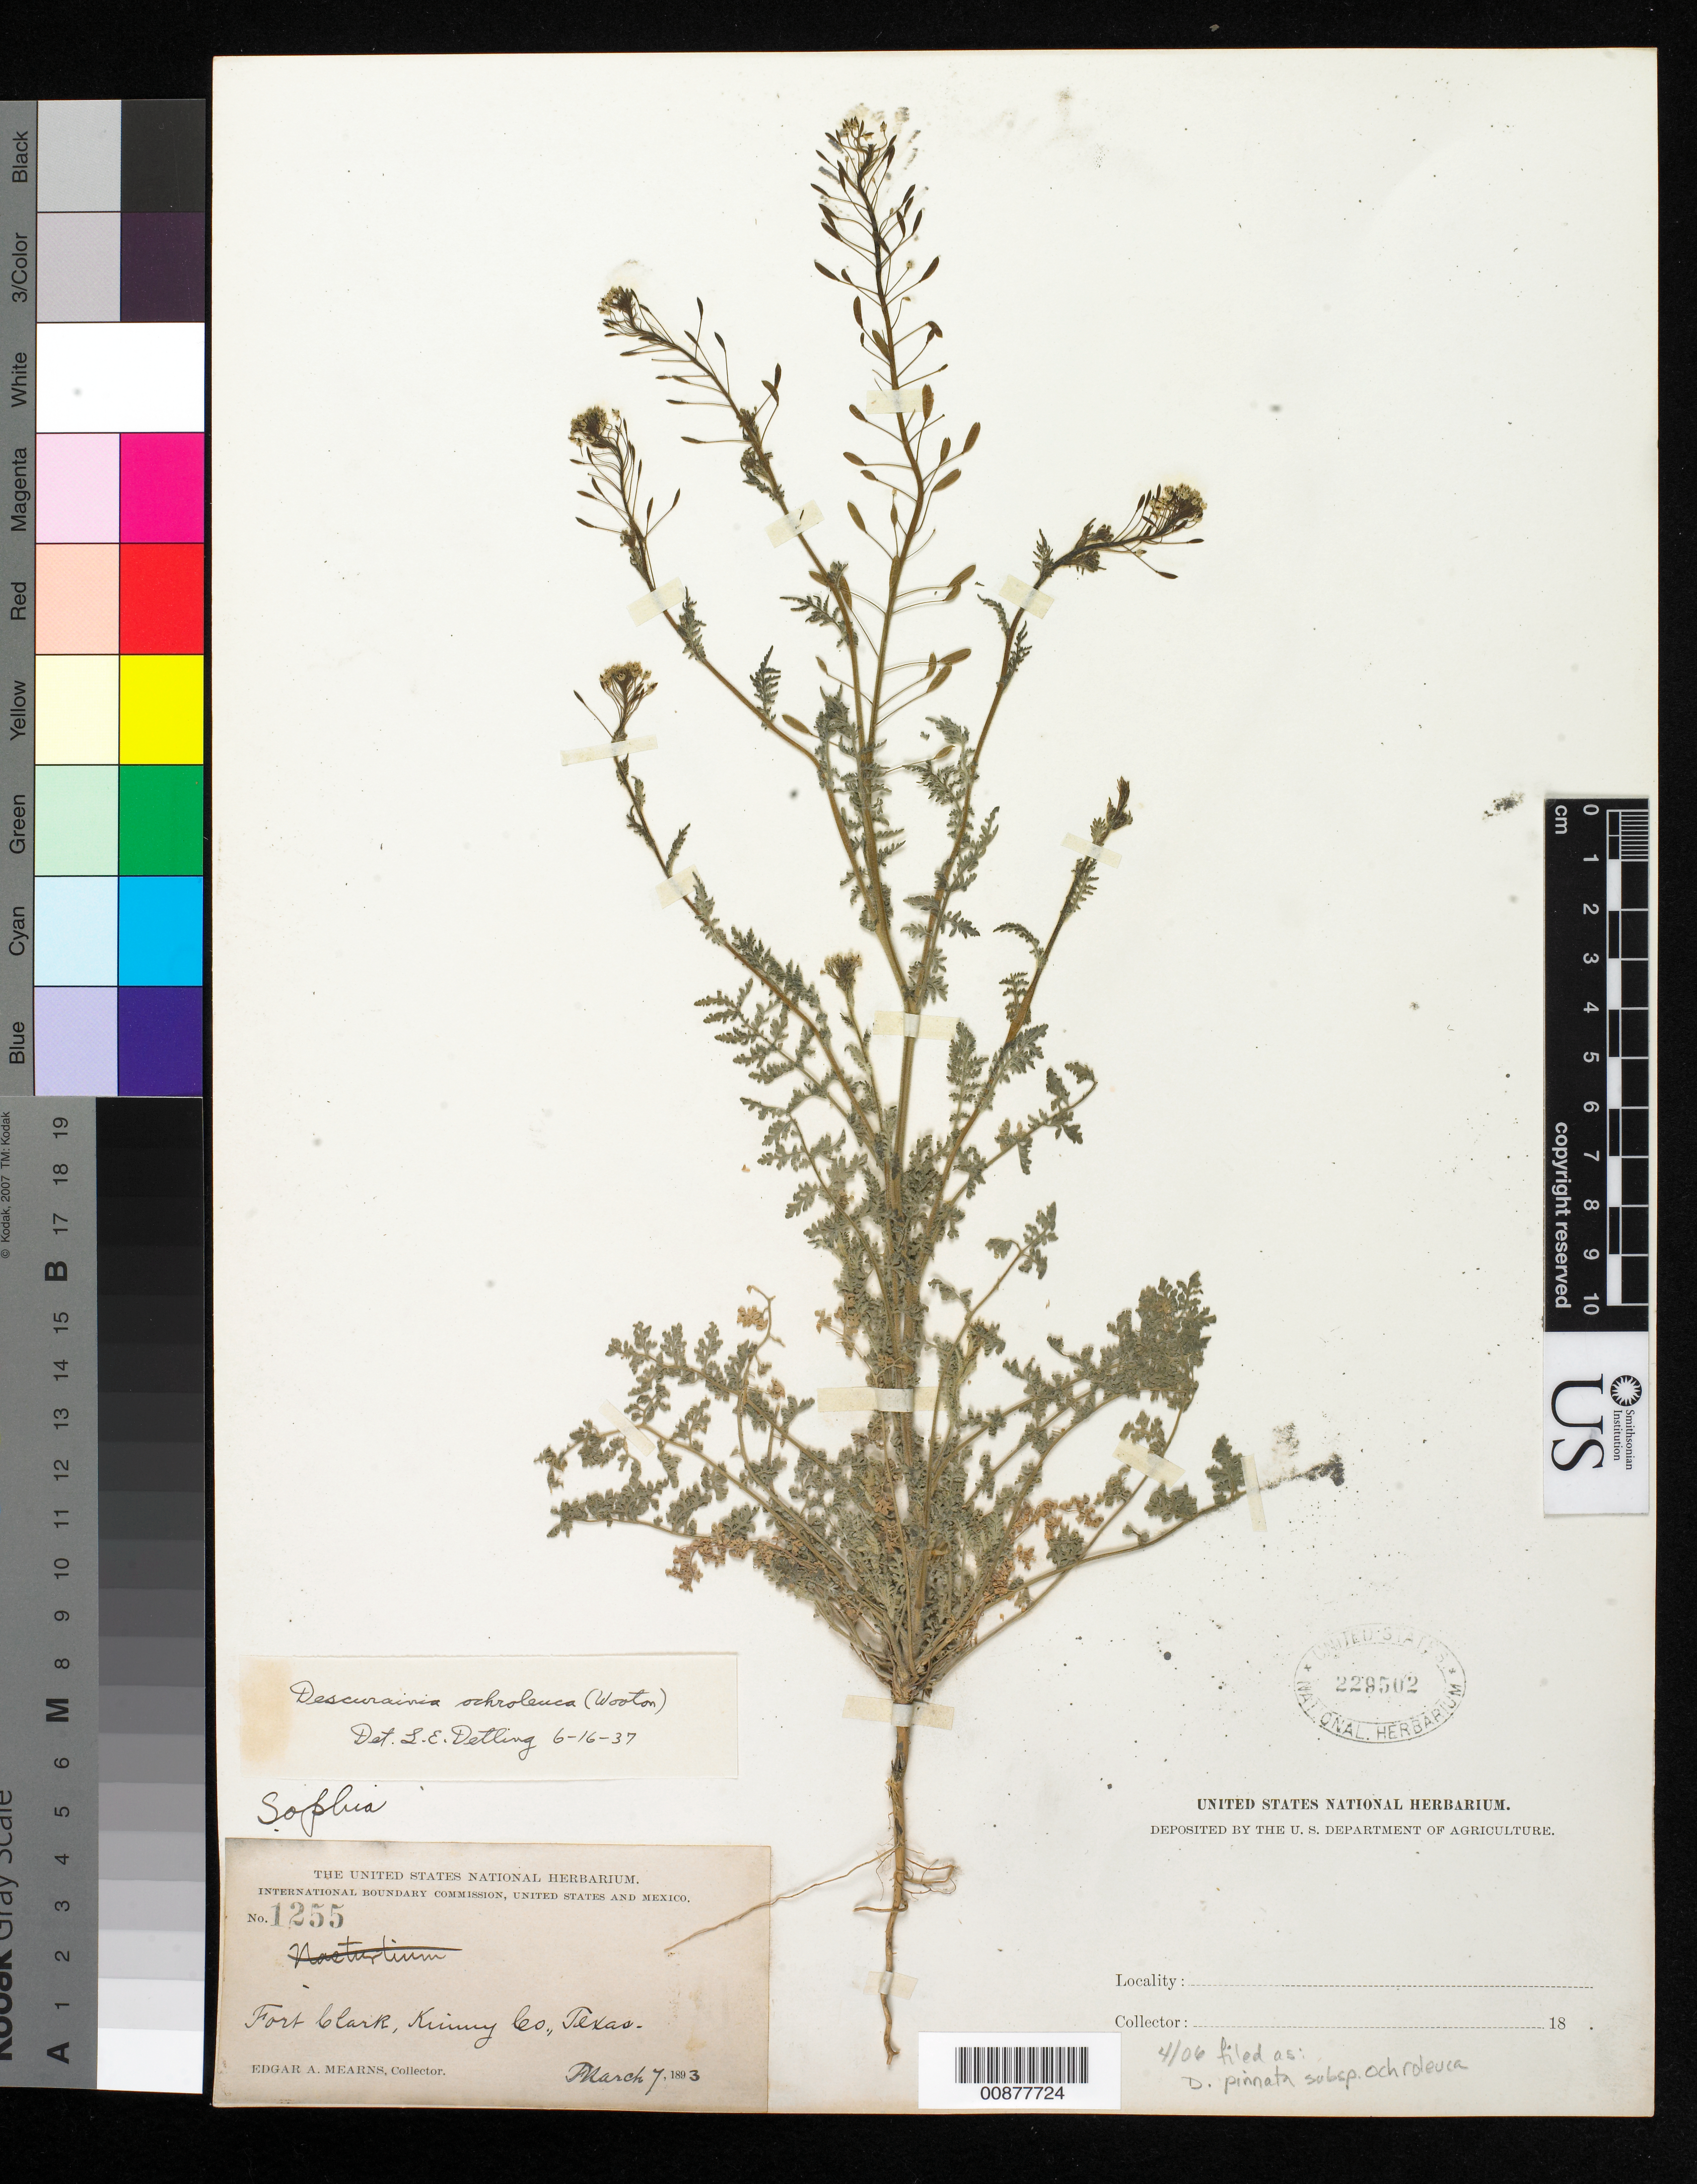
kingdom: Plantae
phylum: Tracheophyta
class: Magnoliopsida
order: Brassicales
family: Brassicaceae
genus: Descurainia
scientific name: Descurainia pinnata subsp. ochroleuca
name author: (Wooton) Detling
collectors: E. A. Mearns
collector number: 1255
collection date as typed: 07 Mar 1893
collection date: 1893-03-07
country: United States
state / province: Texas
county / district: Kinney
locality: Fort Clark, Kinney County, Texas.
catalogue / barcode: US 229502